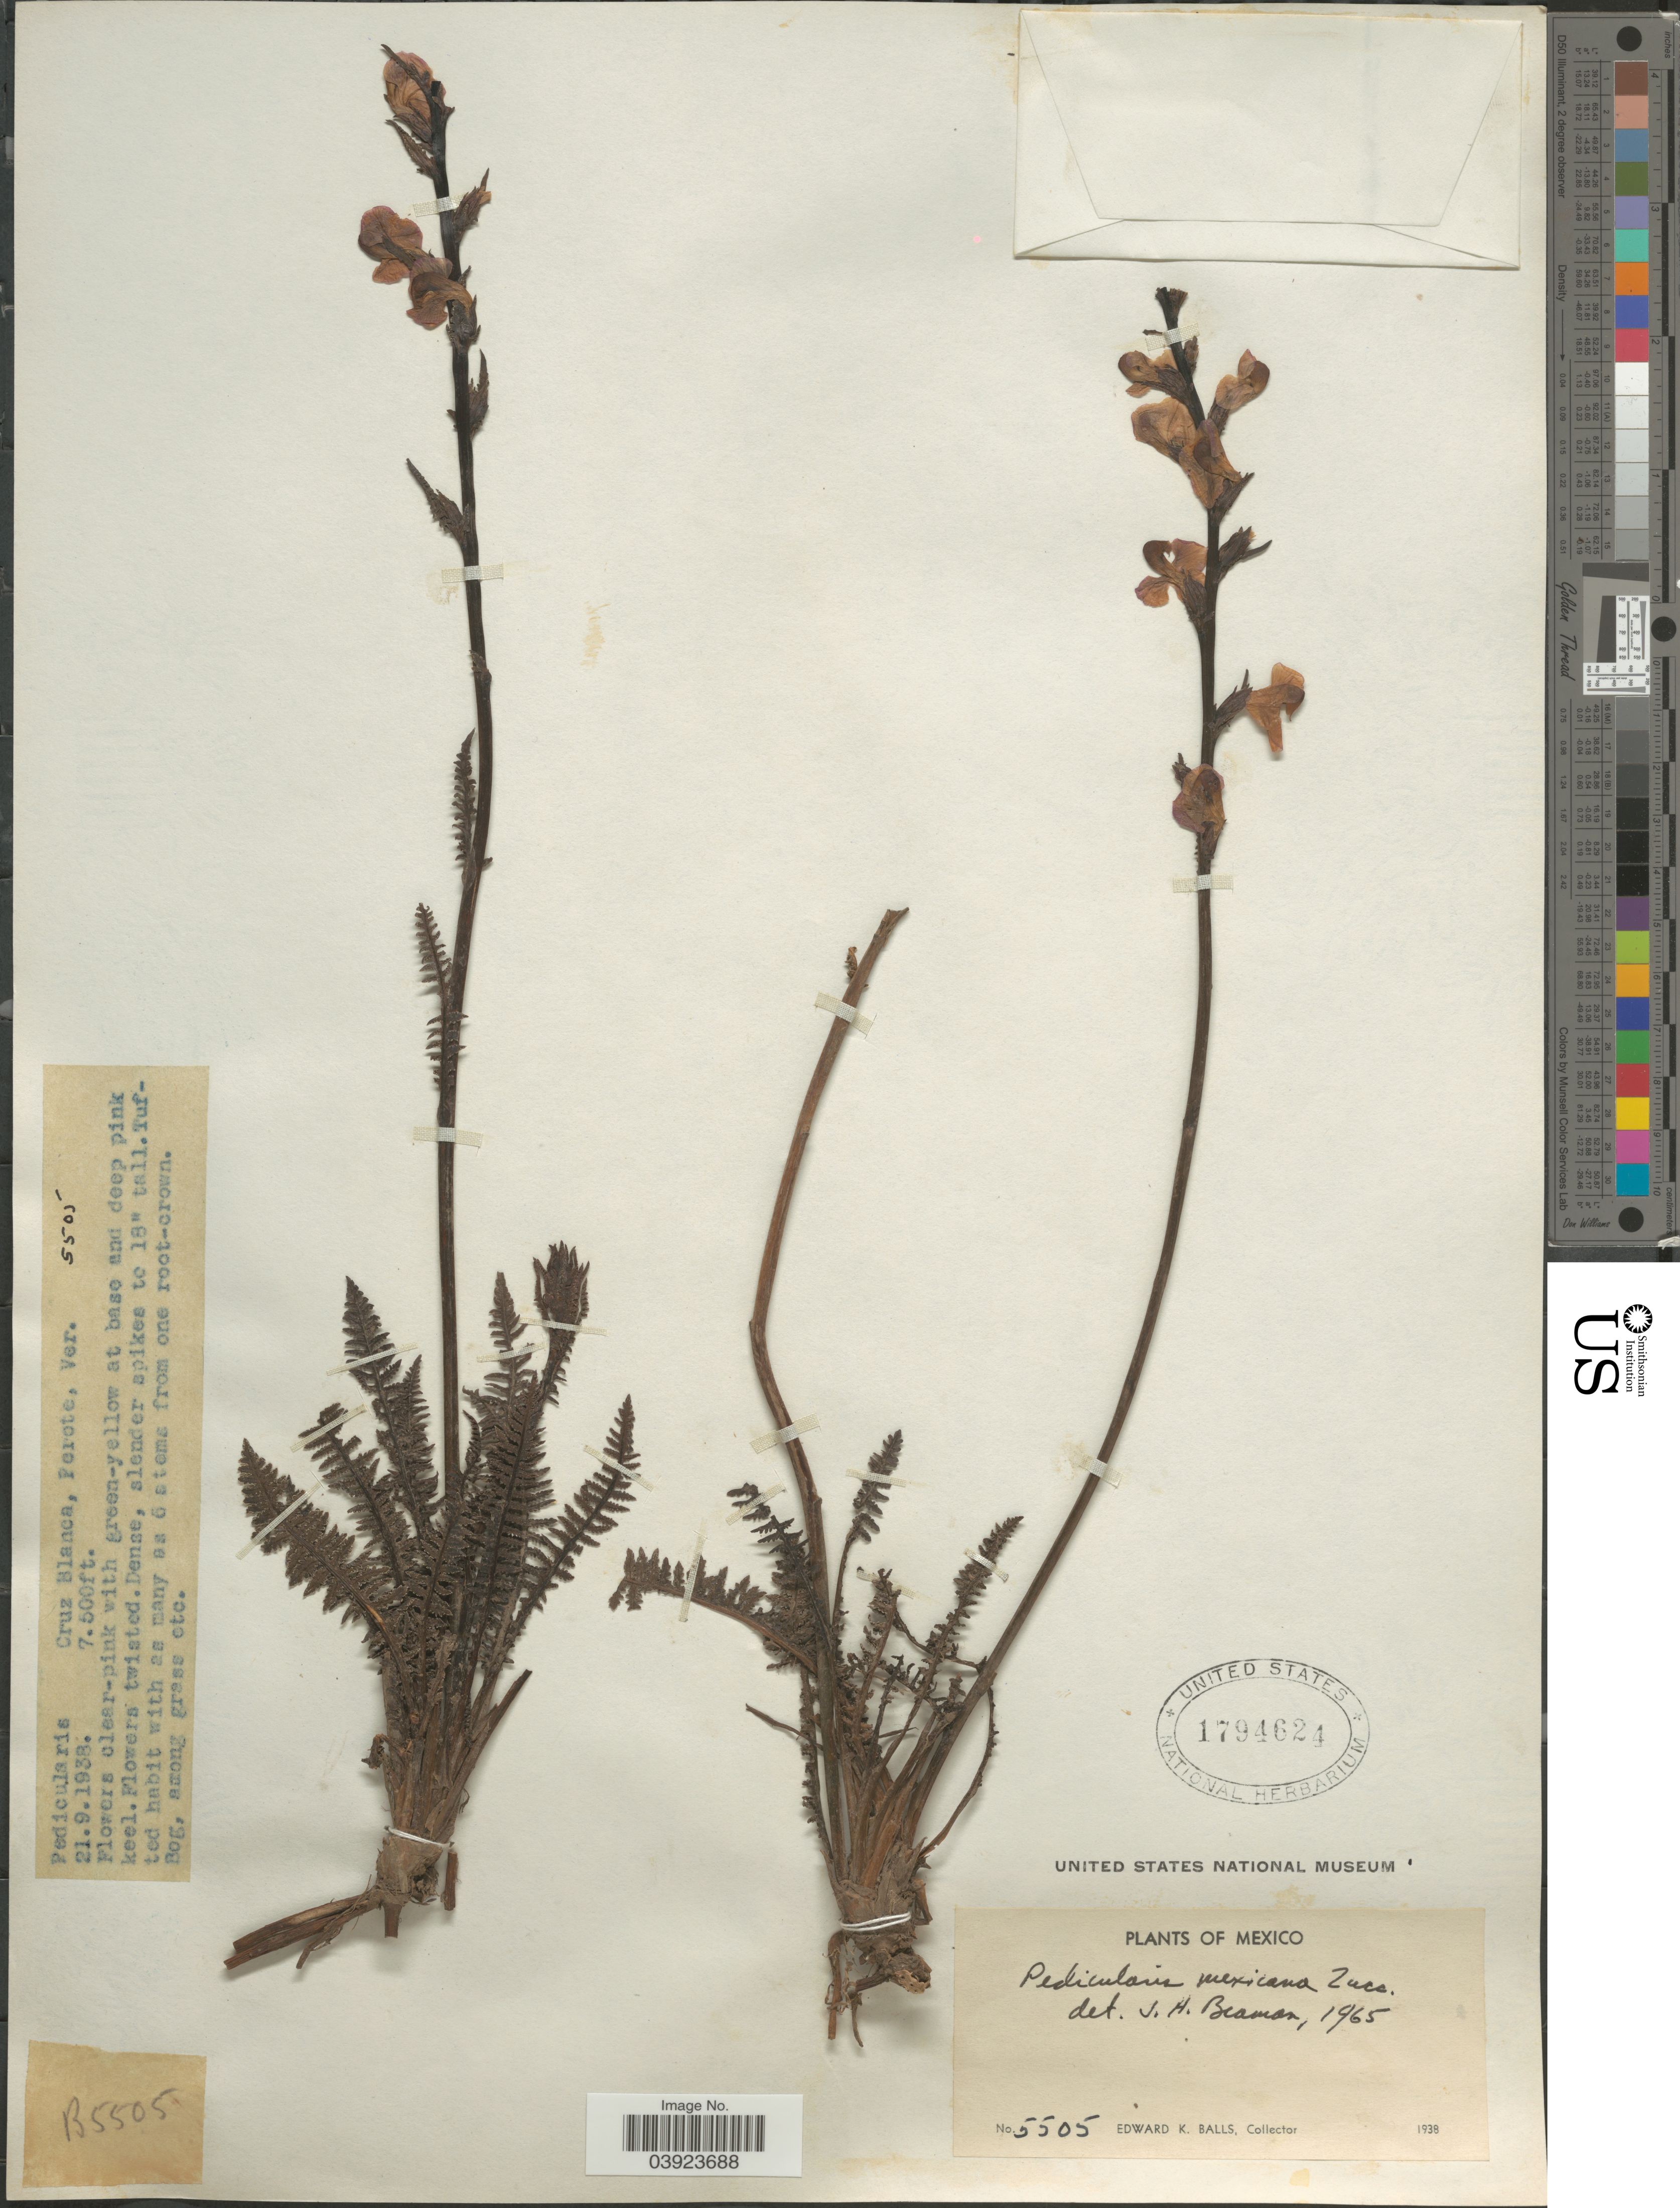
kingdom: Plantae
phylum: Tracheophyta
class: Magnoliopsida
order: Lamiales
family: Orobanchaceae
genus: Pedicularis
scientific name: Pedicularis mexicana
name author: Zucc. ex Bunge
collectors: E. K. Balls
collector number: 5505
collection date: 1938-09-21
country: Mexico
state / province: Veracruz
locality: Cruz Blanca, Perote, Ver.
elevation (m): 2286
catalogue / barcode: US 1794624